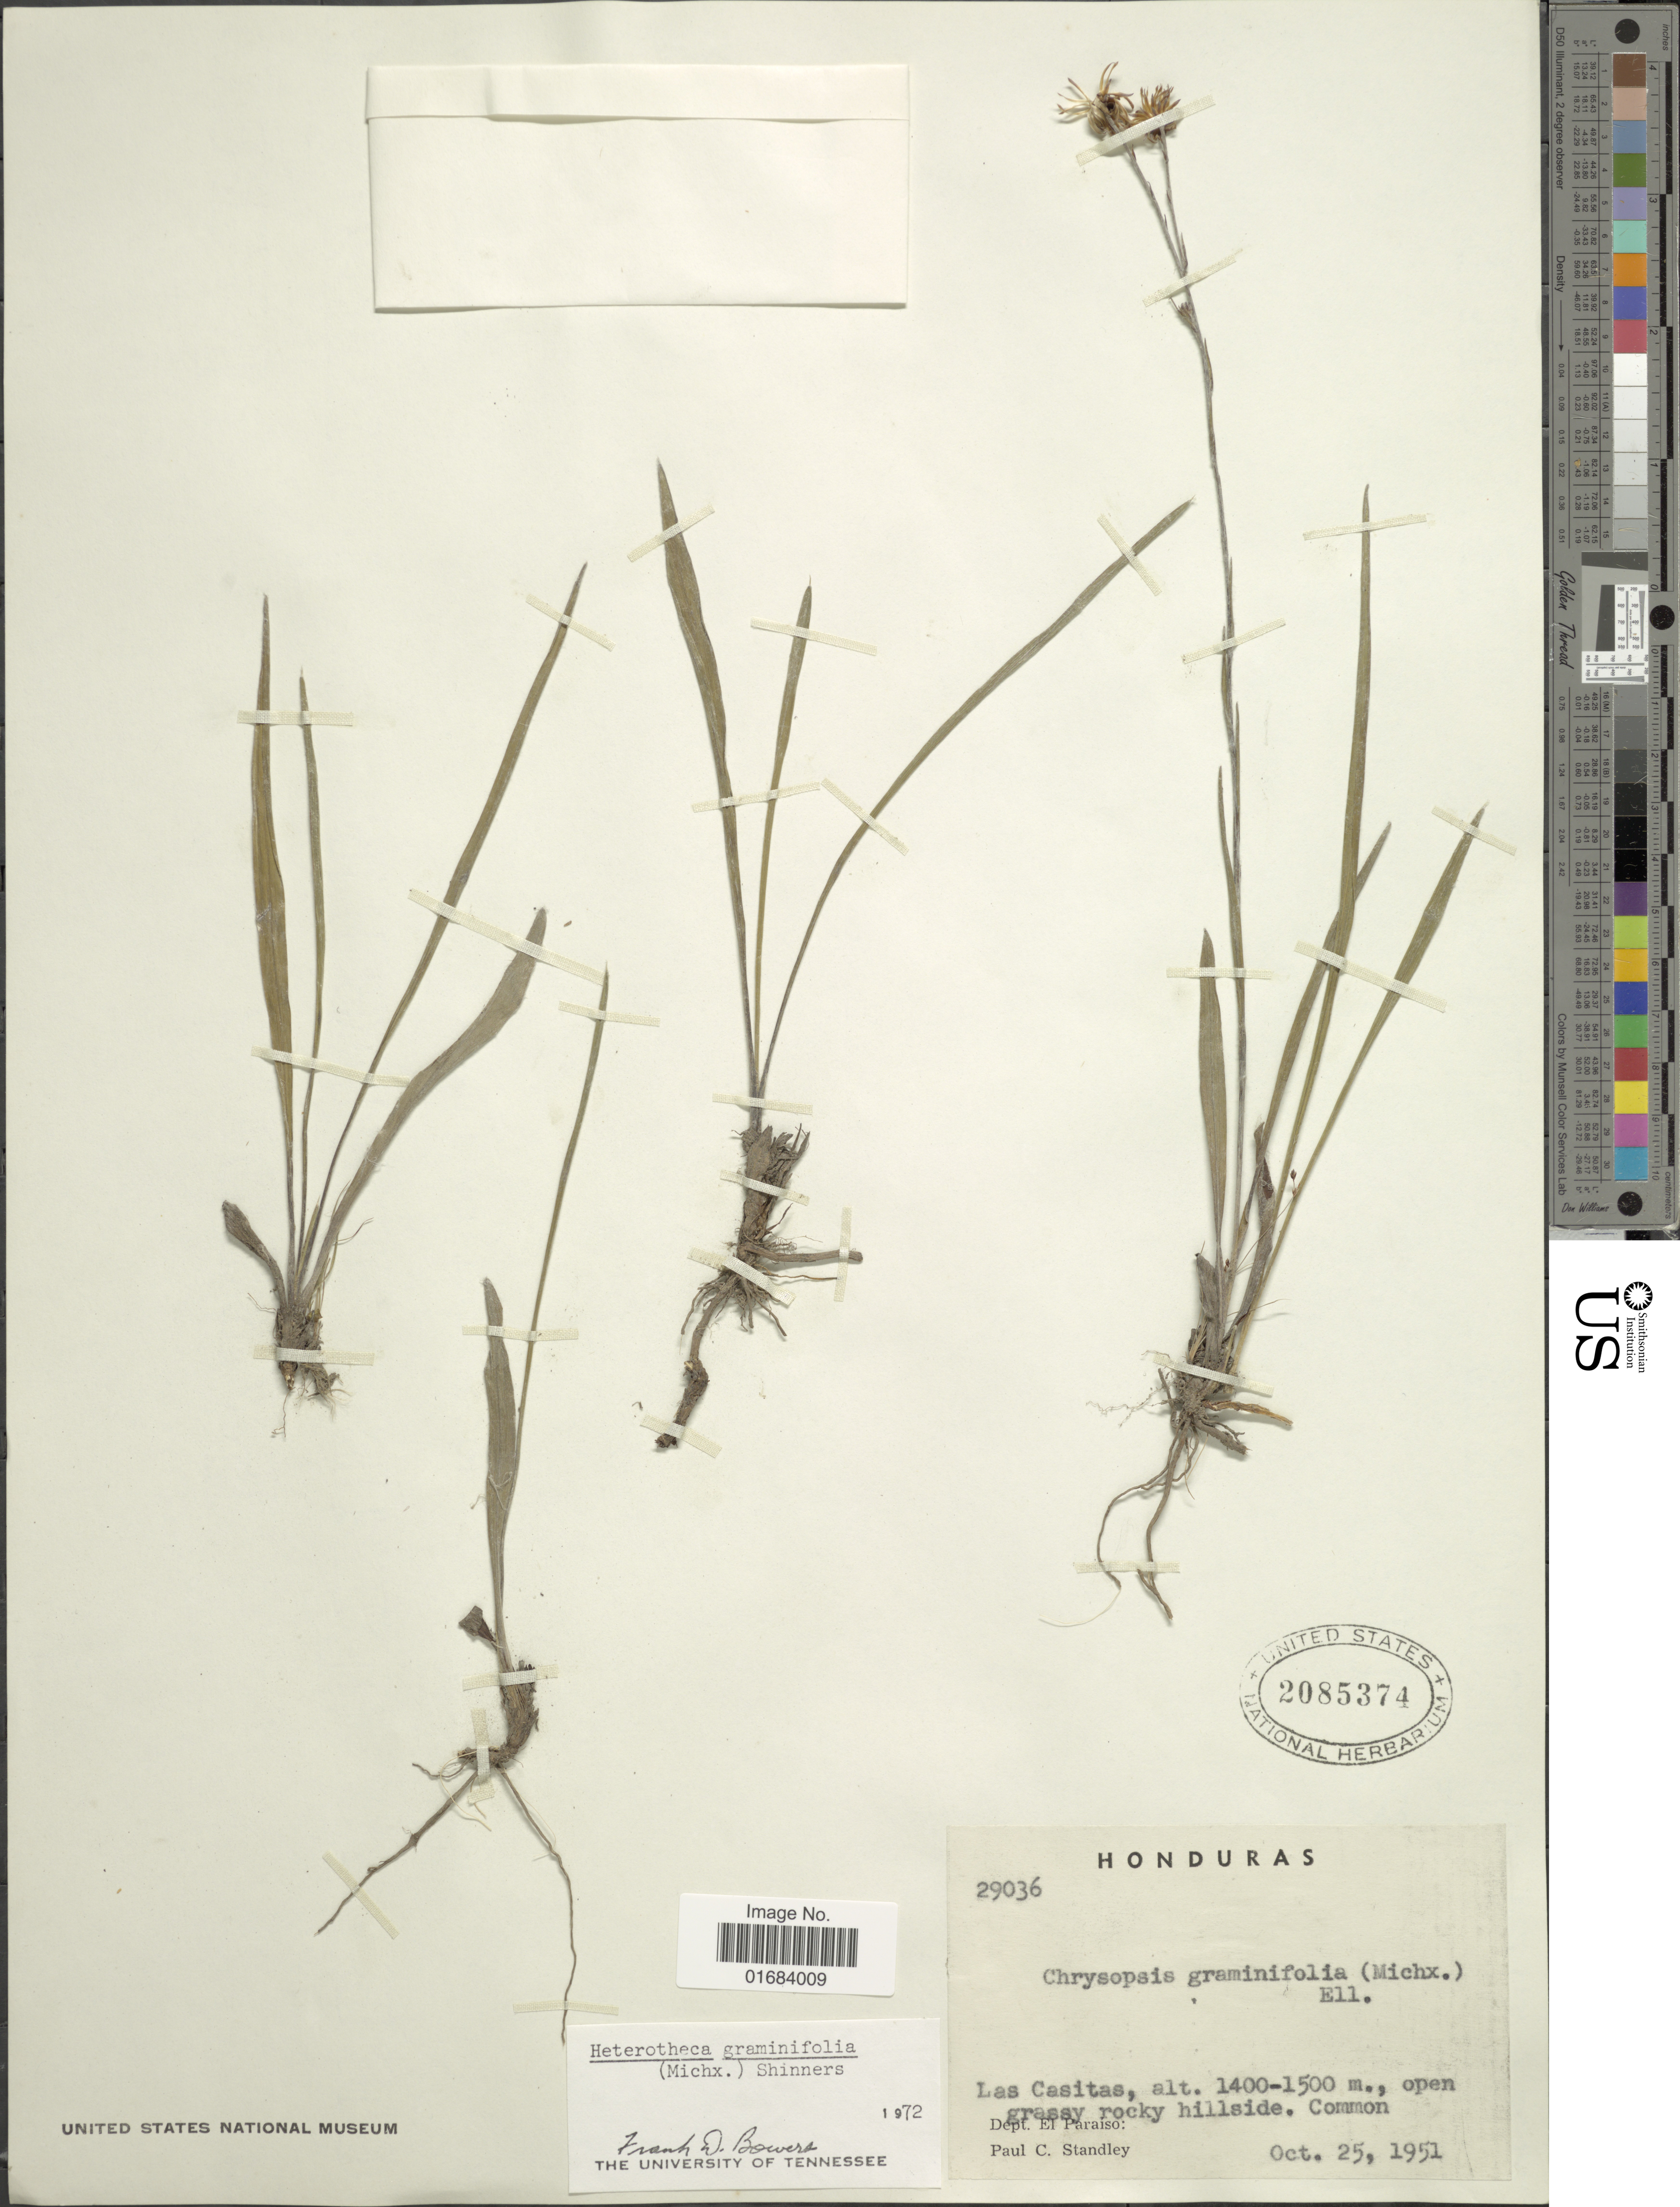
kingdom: Plantae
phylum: Tracheophyta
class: Magnoliopsida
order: Asterales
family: Asteraceae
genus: Pityopsis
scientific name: Pityopsis graminifolia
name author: (Michx.) Nutt.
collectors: P. C. Standley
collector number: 29036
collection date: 1951-10-25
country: Honduras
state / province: El Paraíso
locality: Dept. El Paraiso, Las Casitas.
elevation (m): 1400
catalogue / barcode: US 2085374